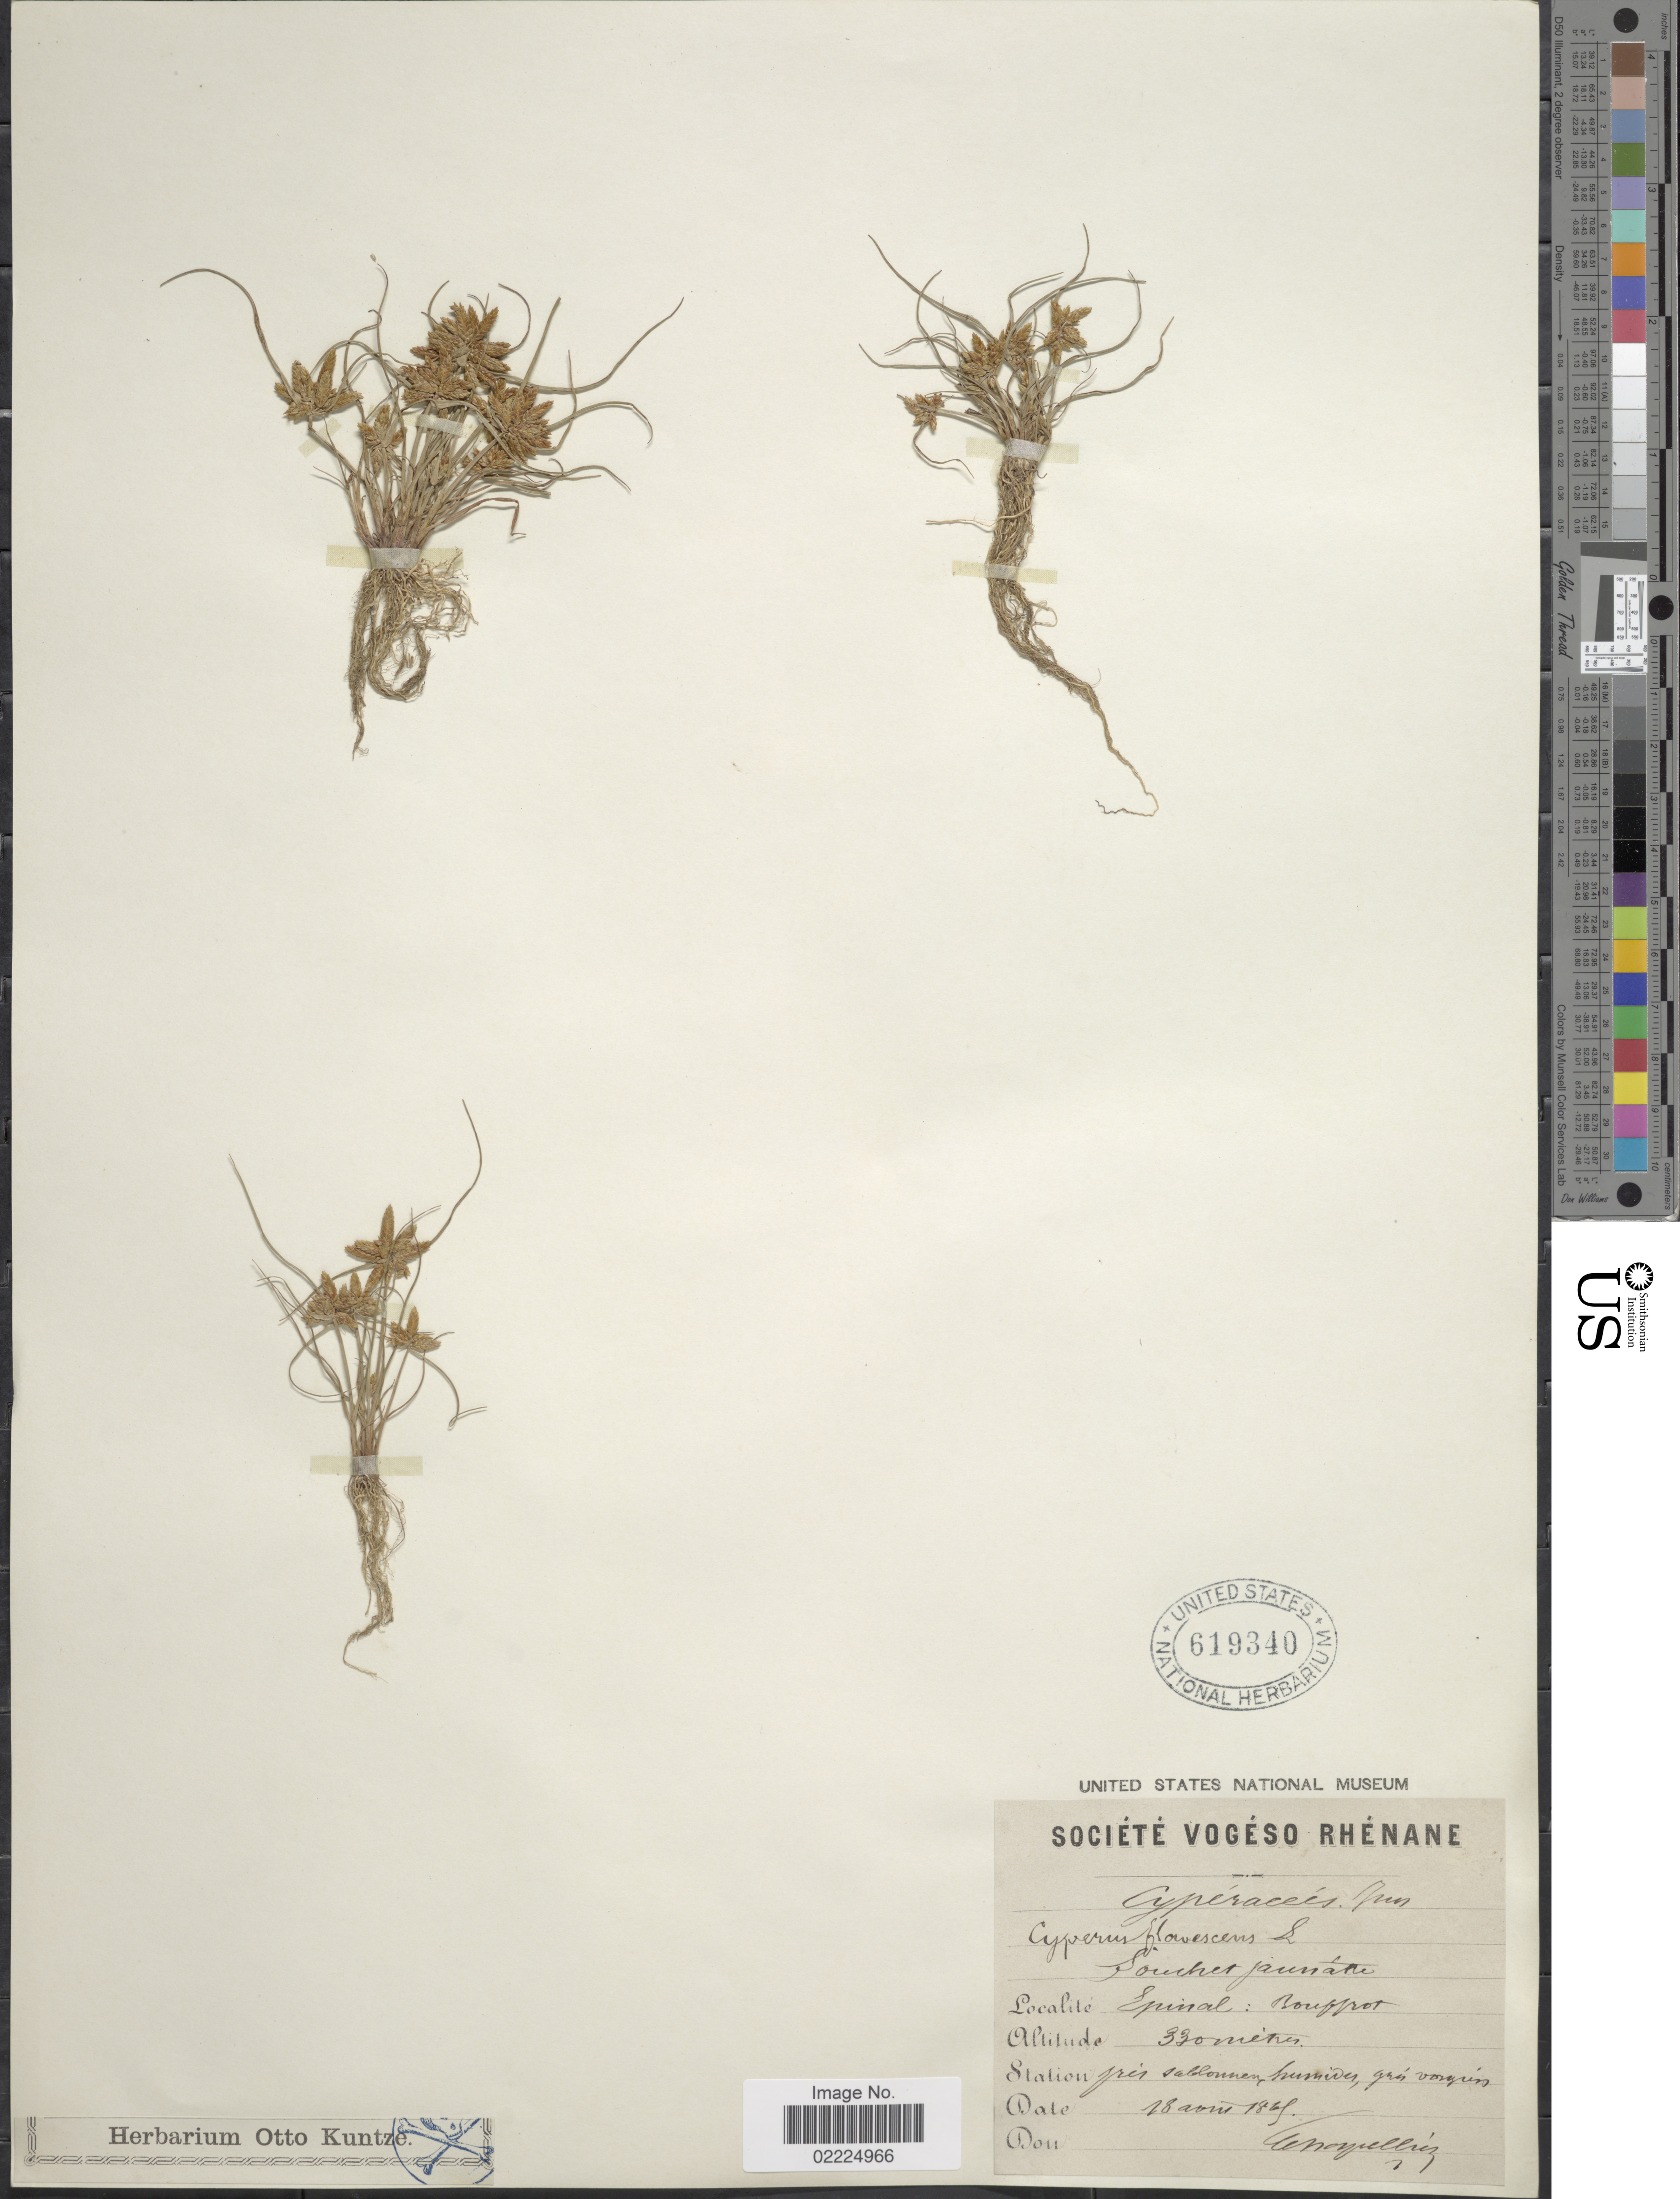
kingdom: Plantae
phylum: Tracheophyta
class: Liliopsida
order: Poales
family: Cyperaceae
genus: Cyperus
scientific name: Cyperus flavescens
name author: L.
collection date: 1869-08-18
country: France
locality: Epinal: Bouffrot, pres sablonnen, humides prés vosgues [interpreted]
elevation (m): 330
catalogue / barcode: US 619340